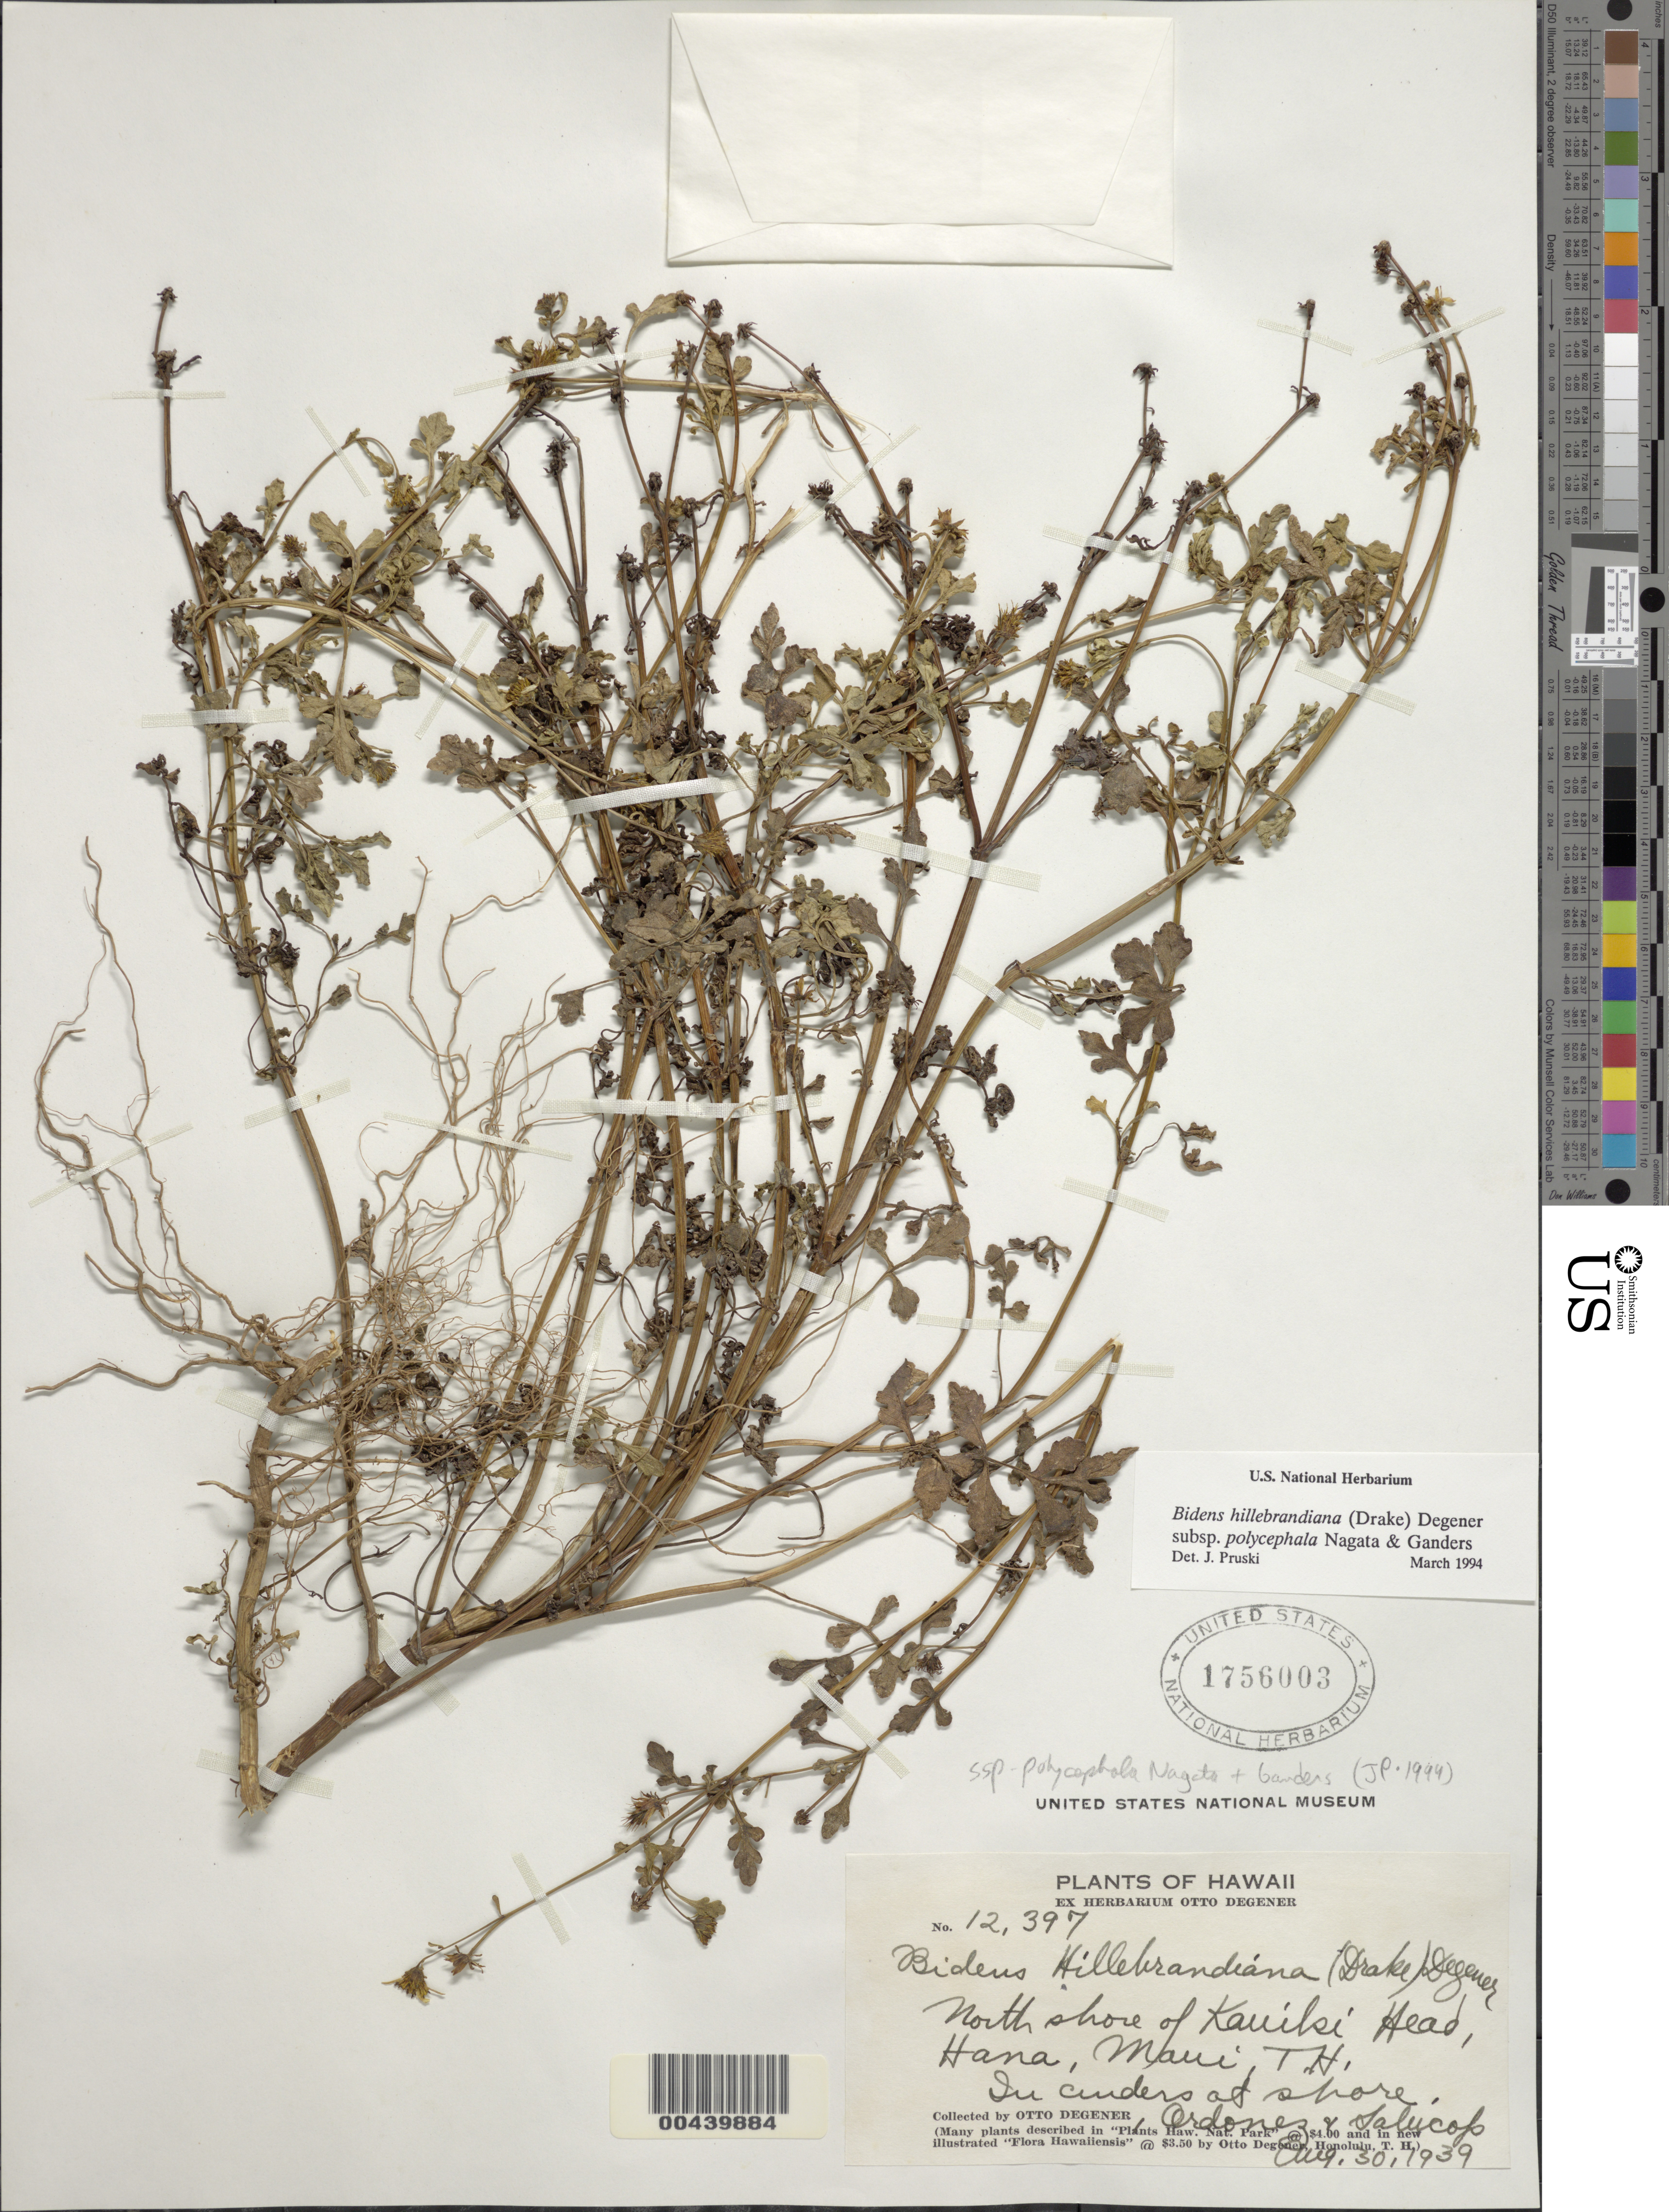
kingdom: Plantae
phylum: Tracheophyta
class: Magnoliopsida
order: Asterales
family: Asteraceae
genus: Bidens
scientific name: Bidens hillebrandiana subsp. polycephala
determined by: Pruski, J. F.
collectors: O. Degener, Ordonez & -- Salucop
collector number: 12397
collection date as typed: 30 Aug 1939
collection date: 1939-08-30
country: United States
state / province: Hawaii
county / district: Maui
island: Maui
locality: N shore of Kauiki Head, Hana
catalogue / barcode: US 1756003